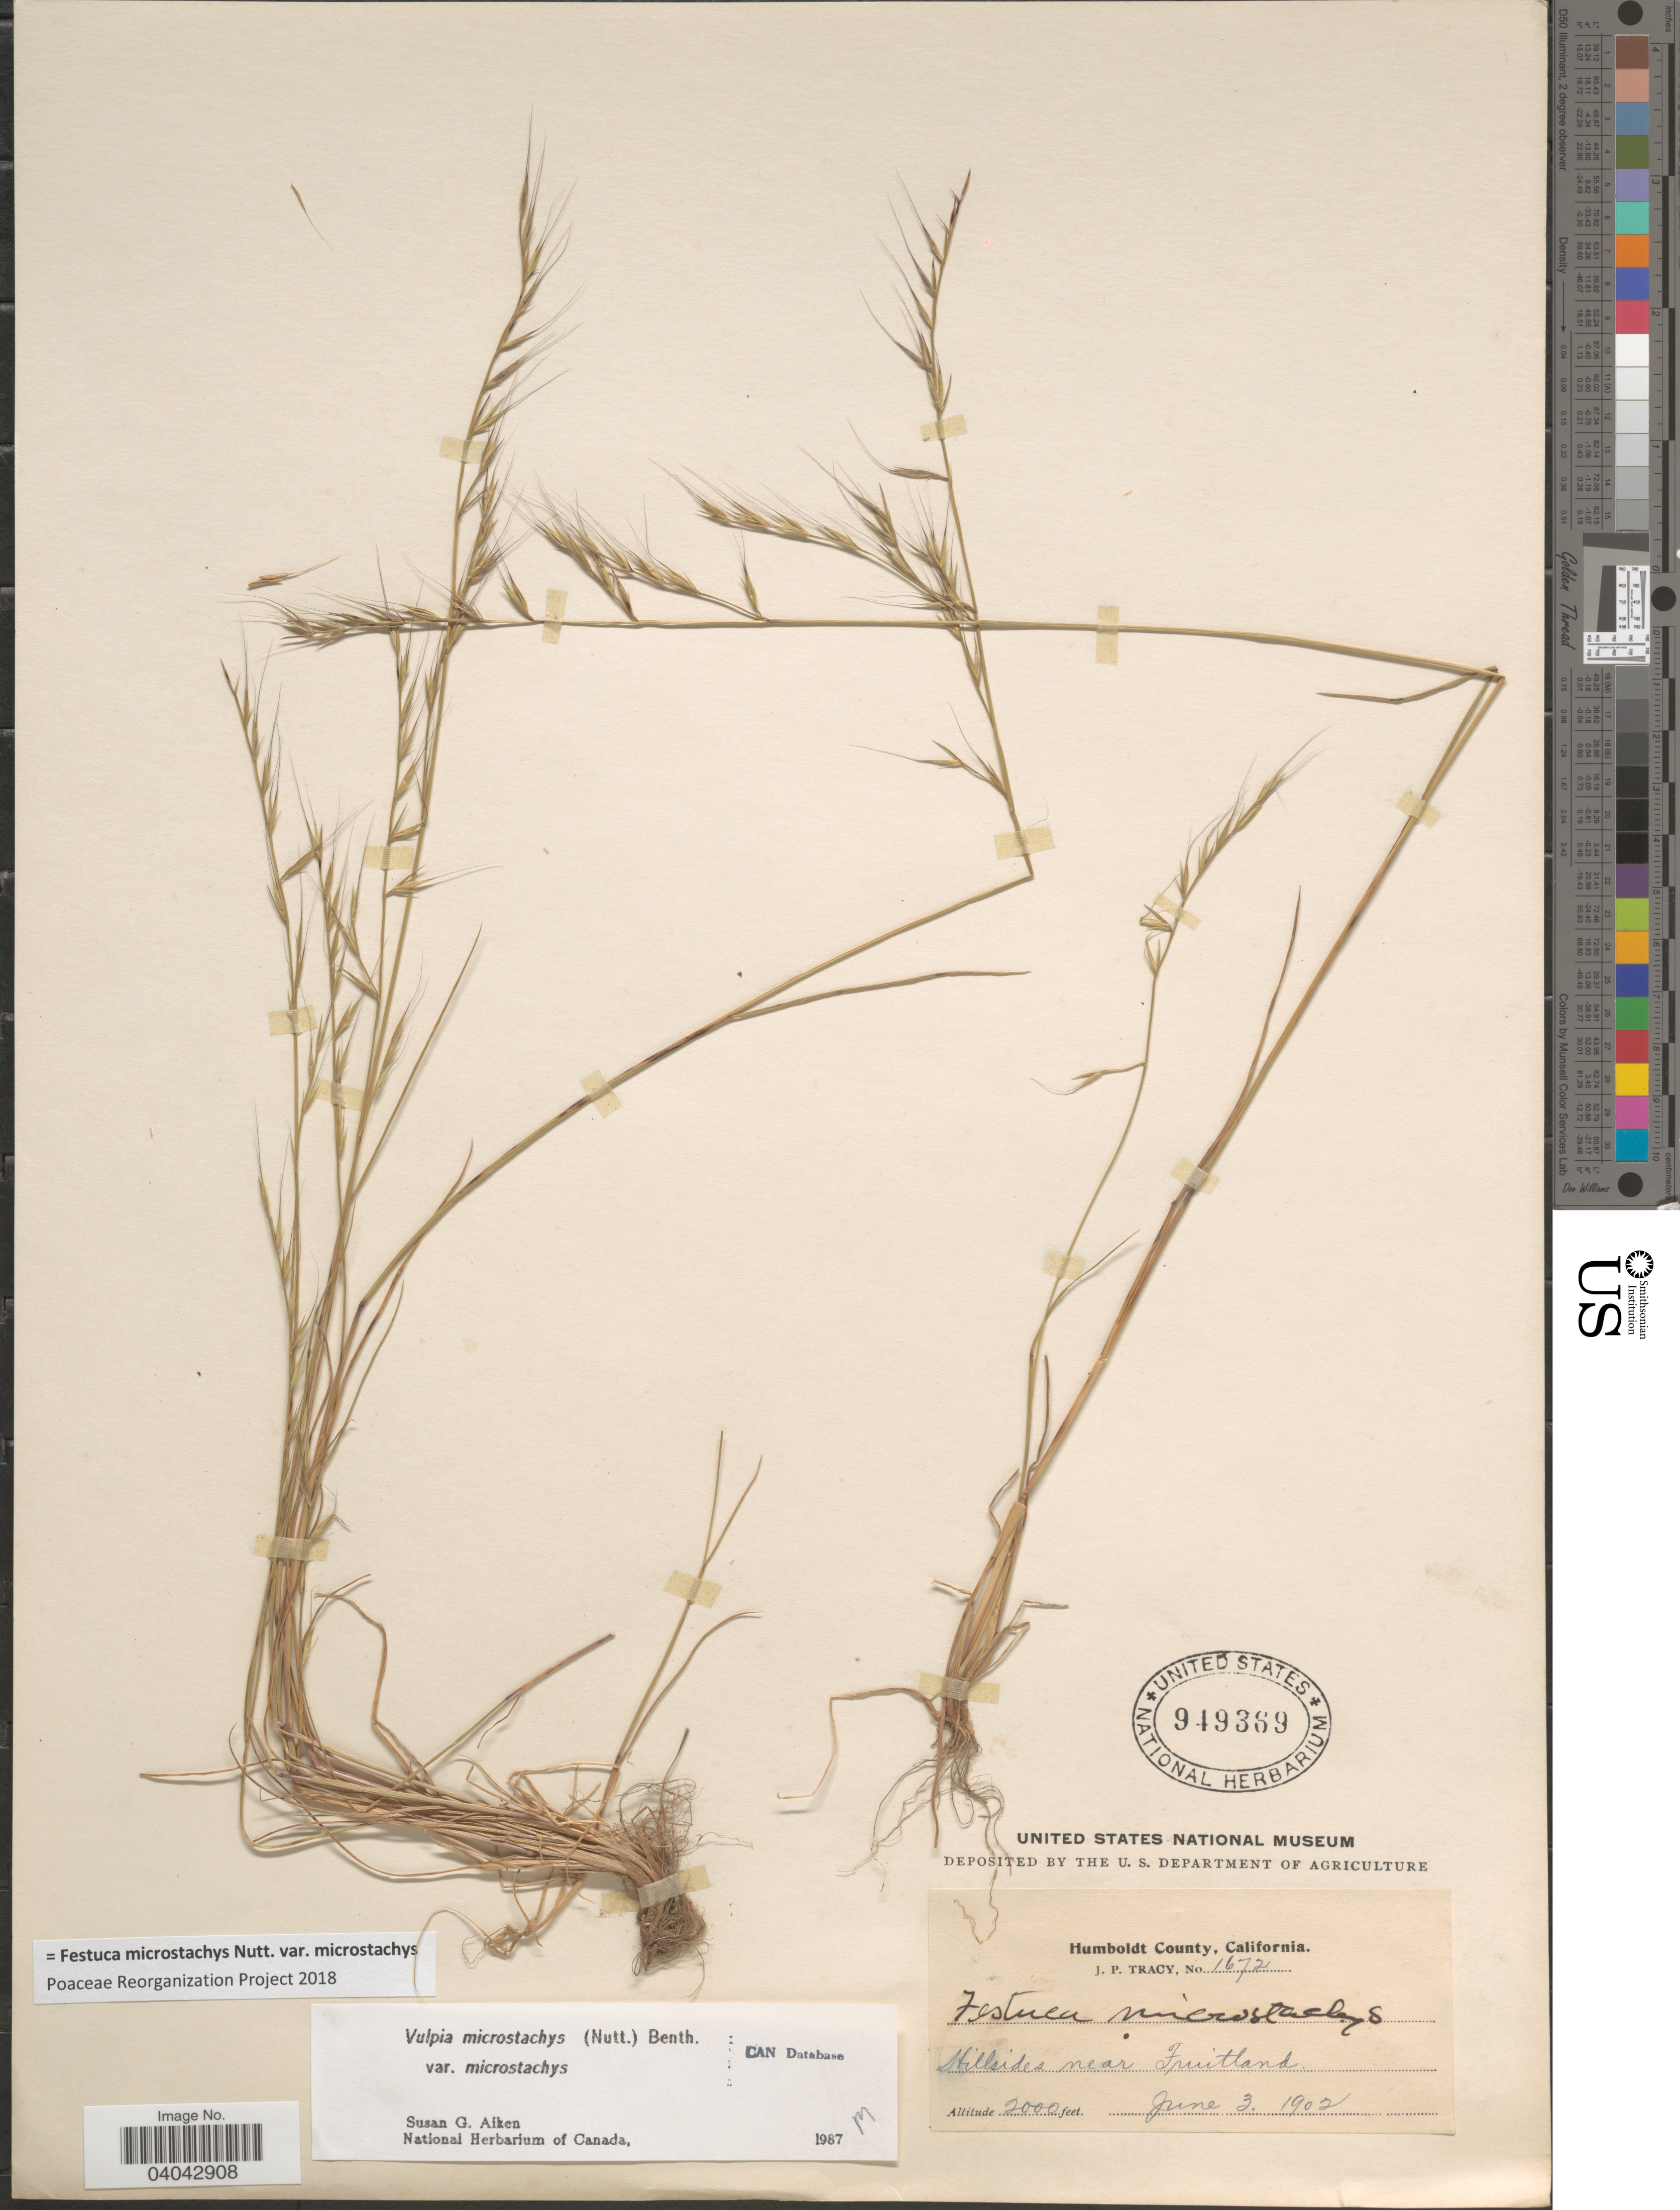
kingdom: Plantae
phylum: Tracheophyta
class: Liliopsida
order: Poales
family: Poaceae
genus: Festuca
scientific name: Festuca microstachys var. microstachys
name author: Nutt.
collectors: J. Tracy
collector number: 1672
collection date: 1902-06-03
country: United States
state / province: California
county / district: Humboldt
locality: Humboldt County. Hillsides near Fruitland.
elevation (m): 610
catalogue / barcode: US 949369